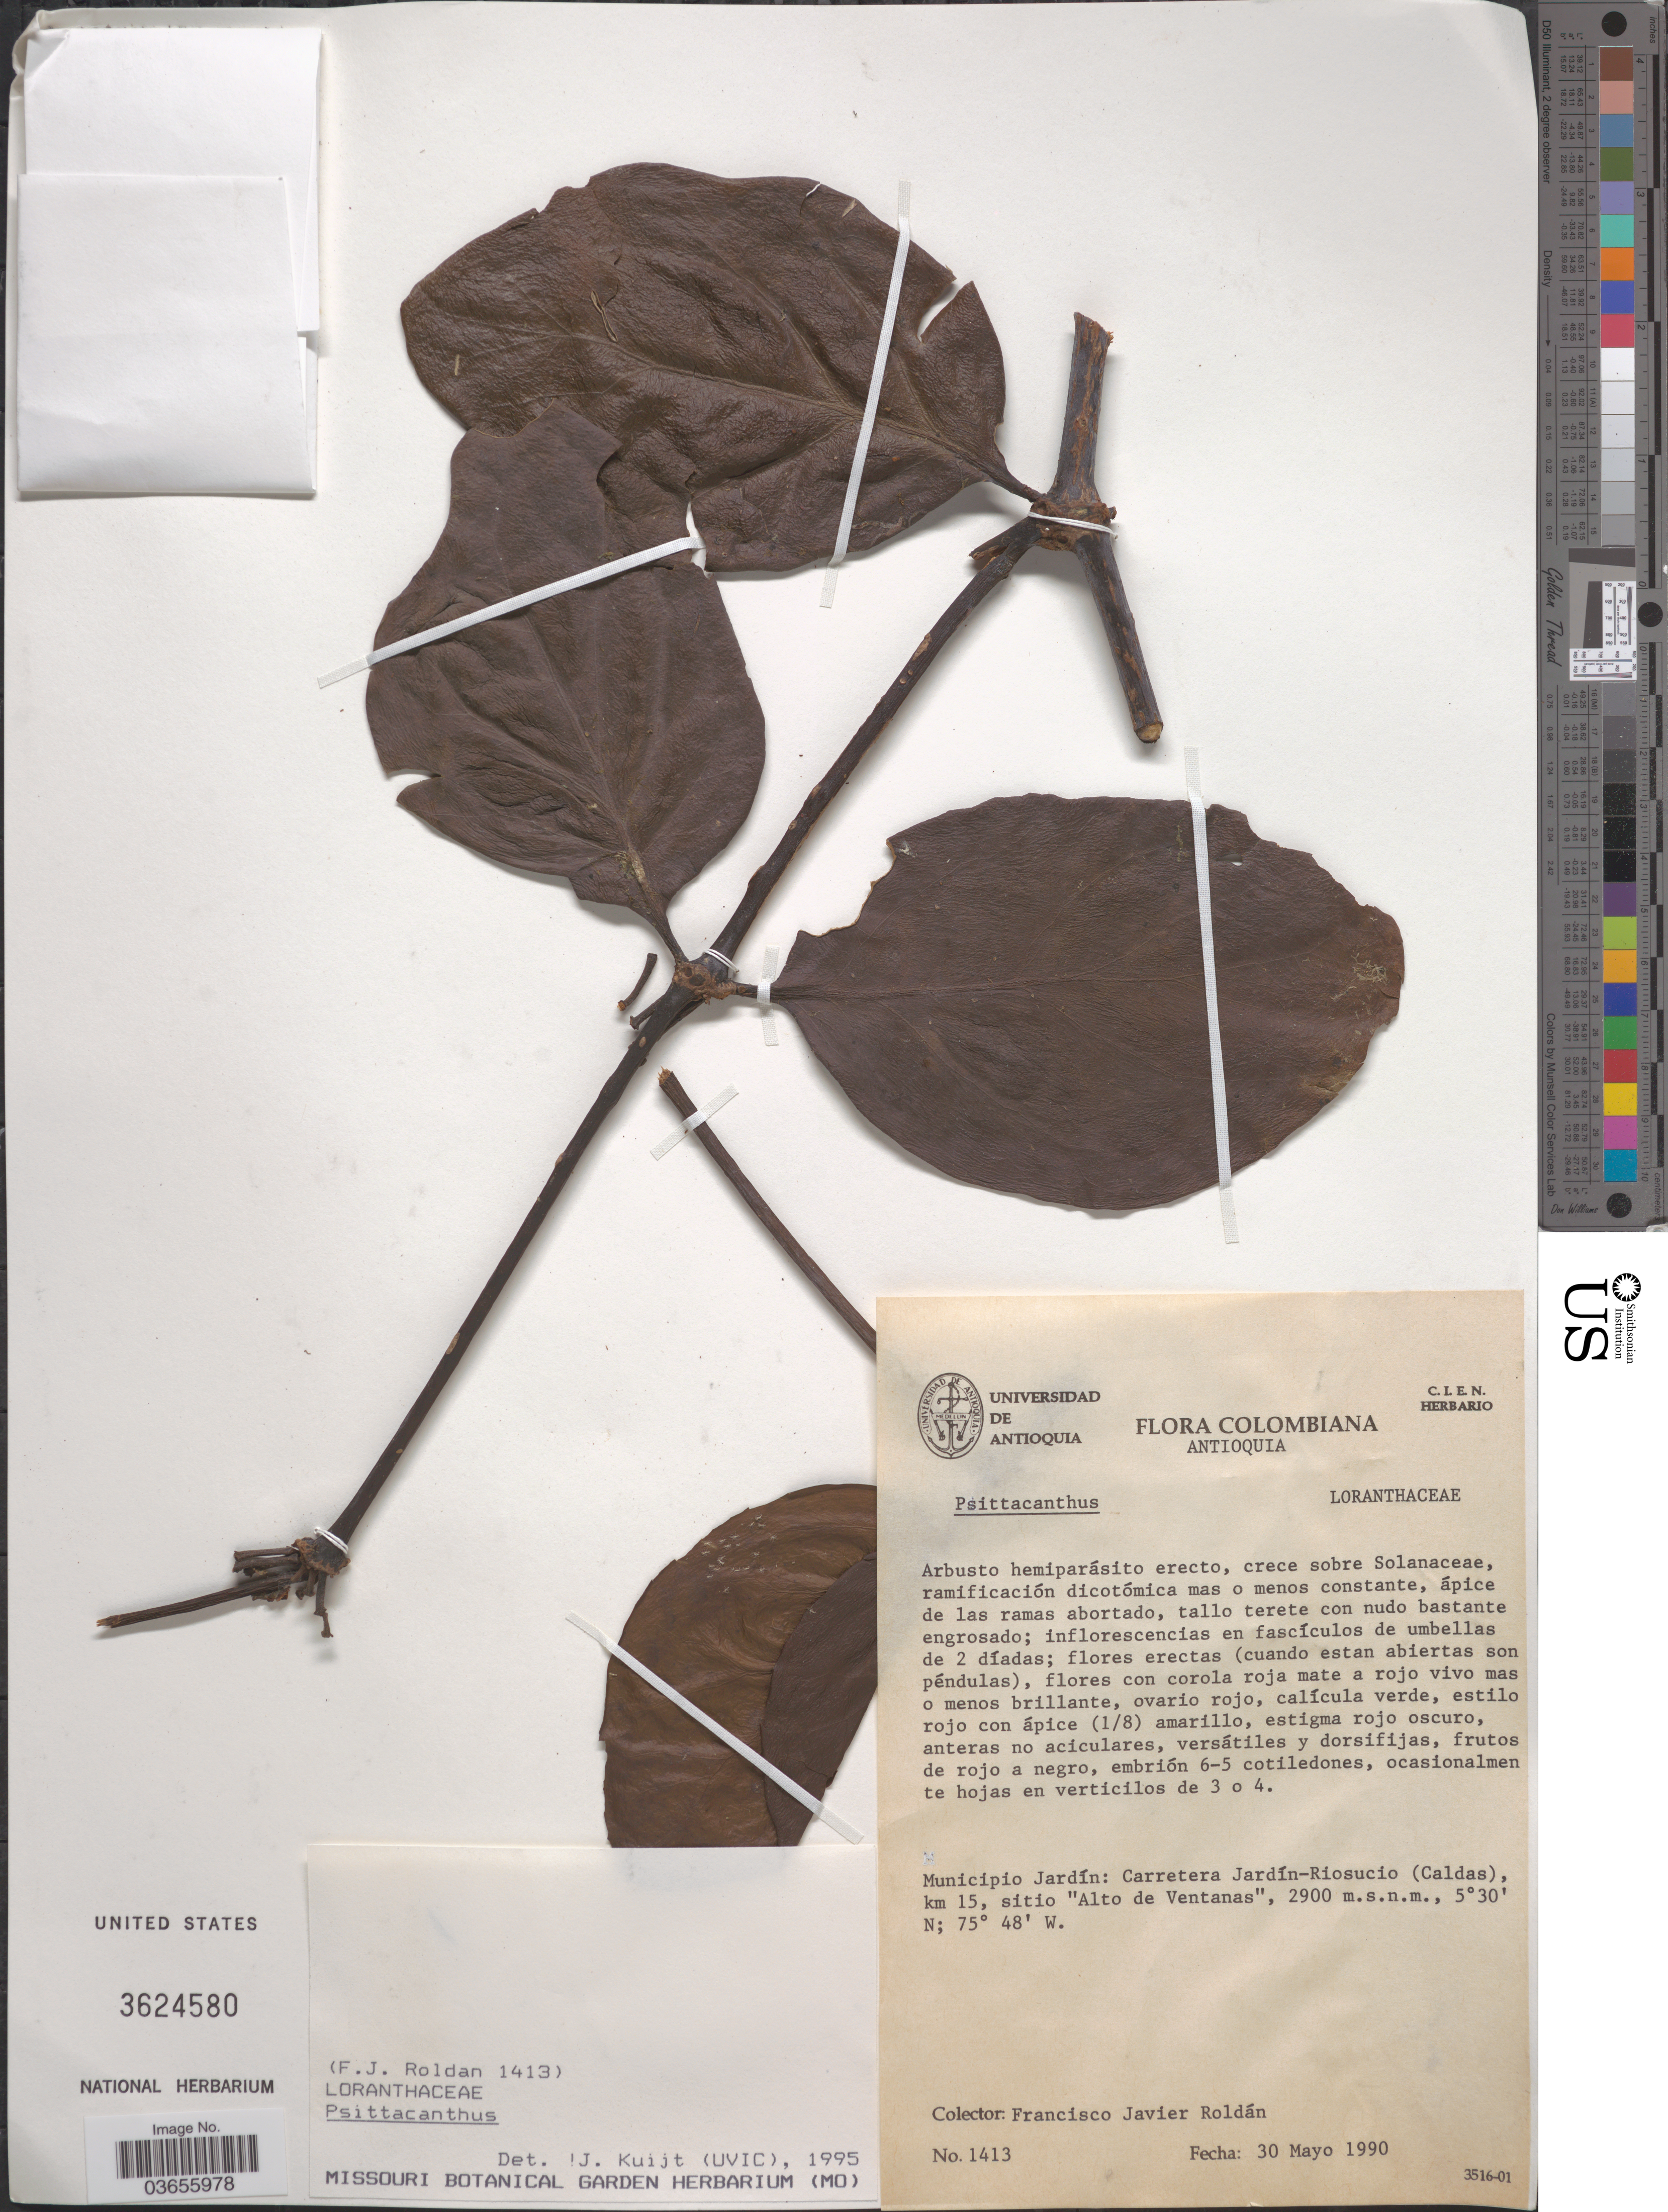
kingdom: Plantae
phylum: Tracheophyta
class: Magnoliopsida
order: Santalales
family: Loranthaceae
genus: Psittacanthus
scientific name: Psittacanthus sp.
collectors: F. J. Roldán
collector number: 1413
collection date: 1990-05-30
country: Colombia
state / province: Antioquia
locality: Municipio Jardín: Carretera Jardín-Riosucio (Caldas), km 15, sitio "Alto de Ventanas".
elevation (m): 2900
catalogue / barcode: US 3624580